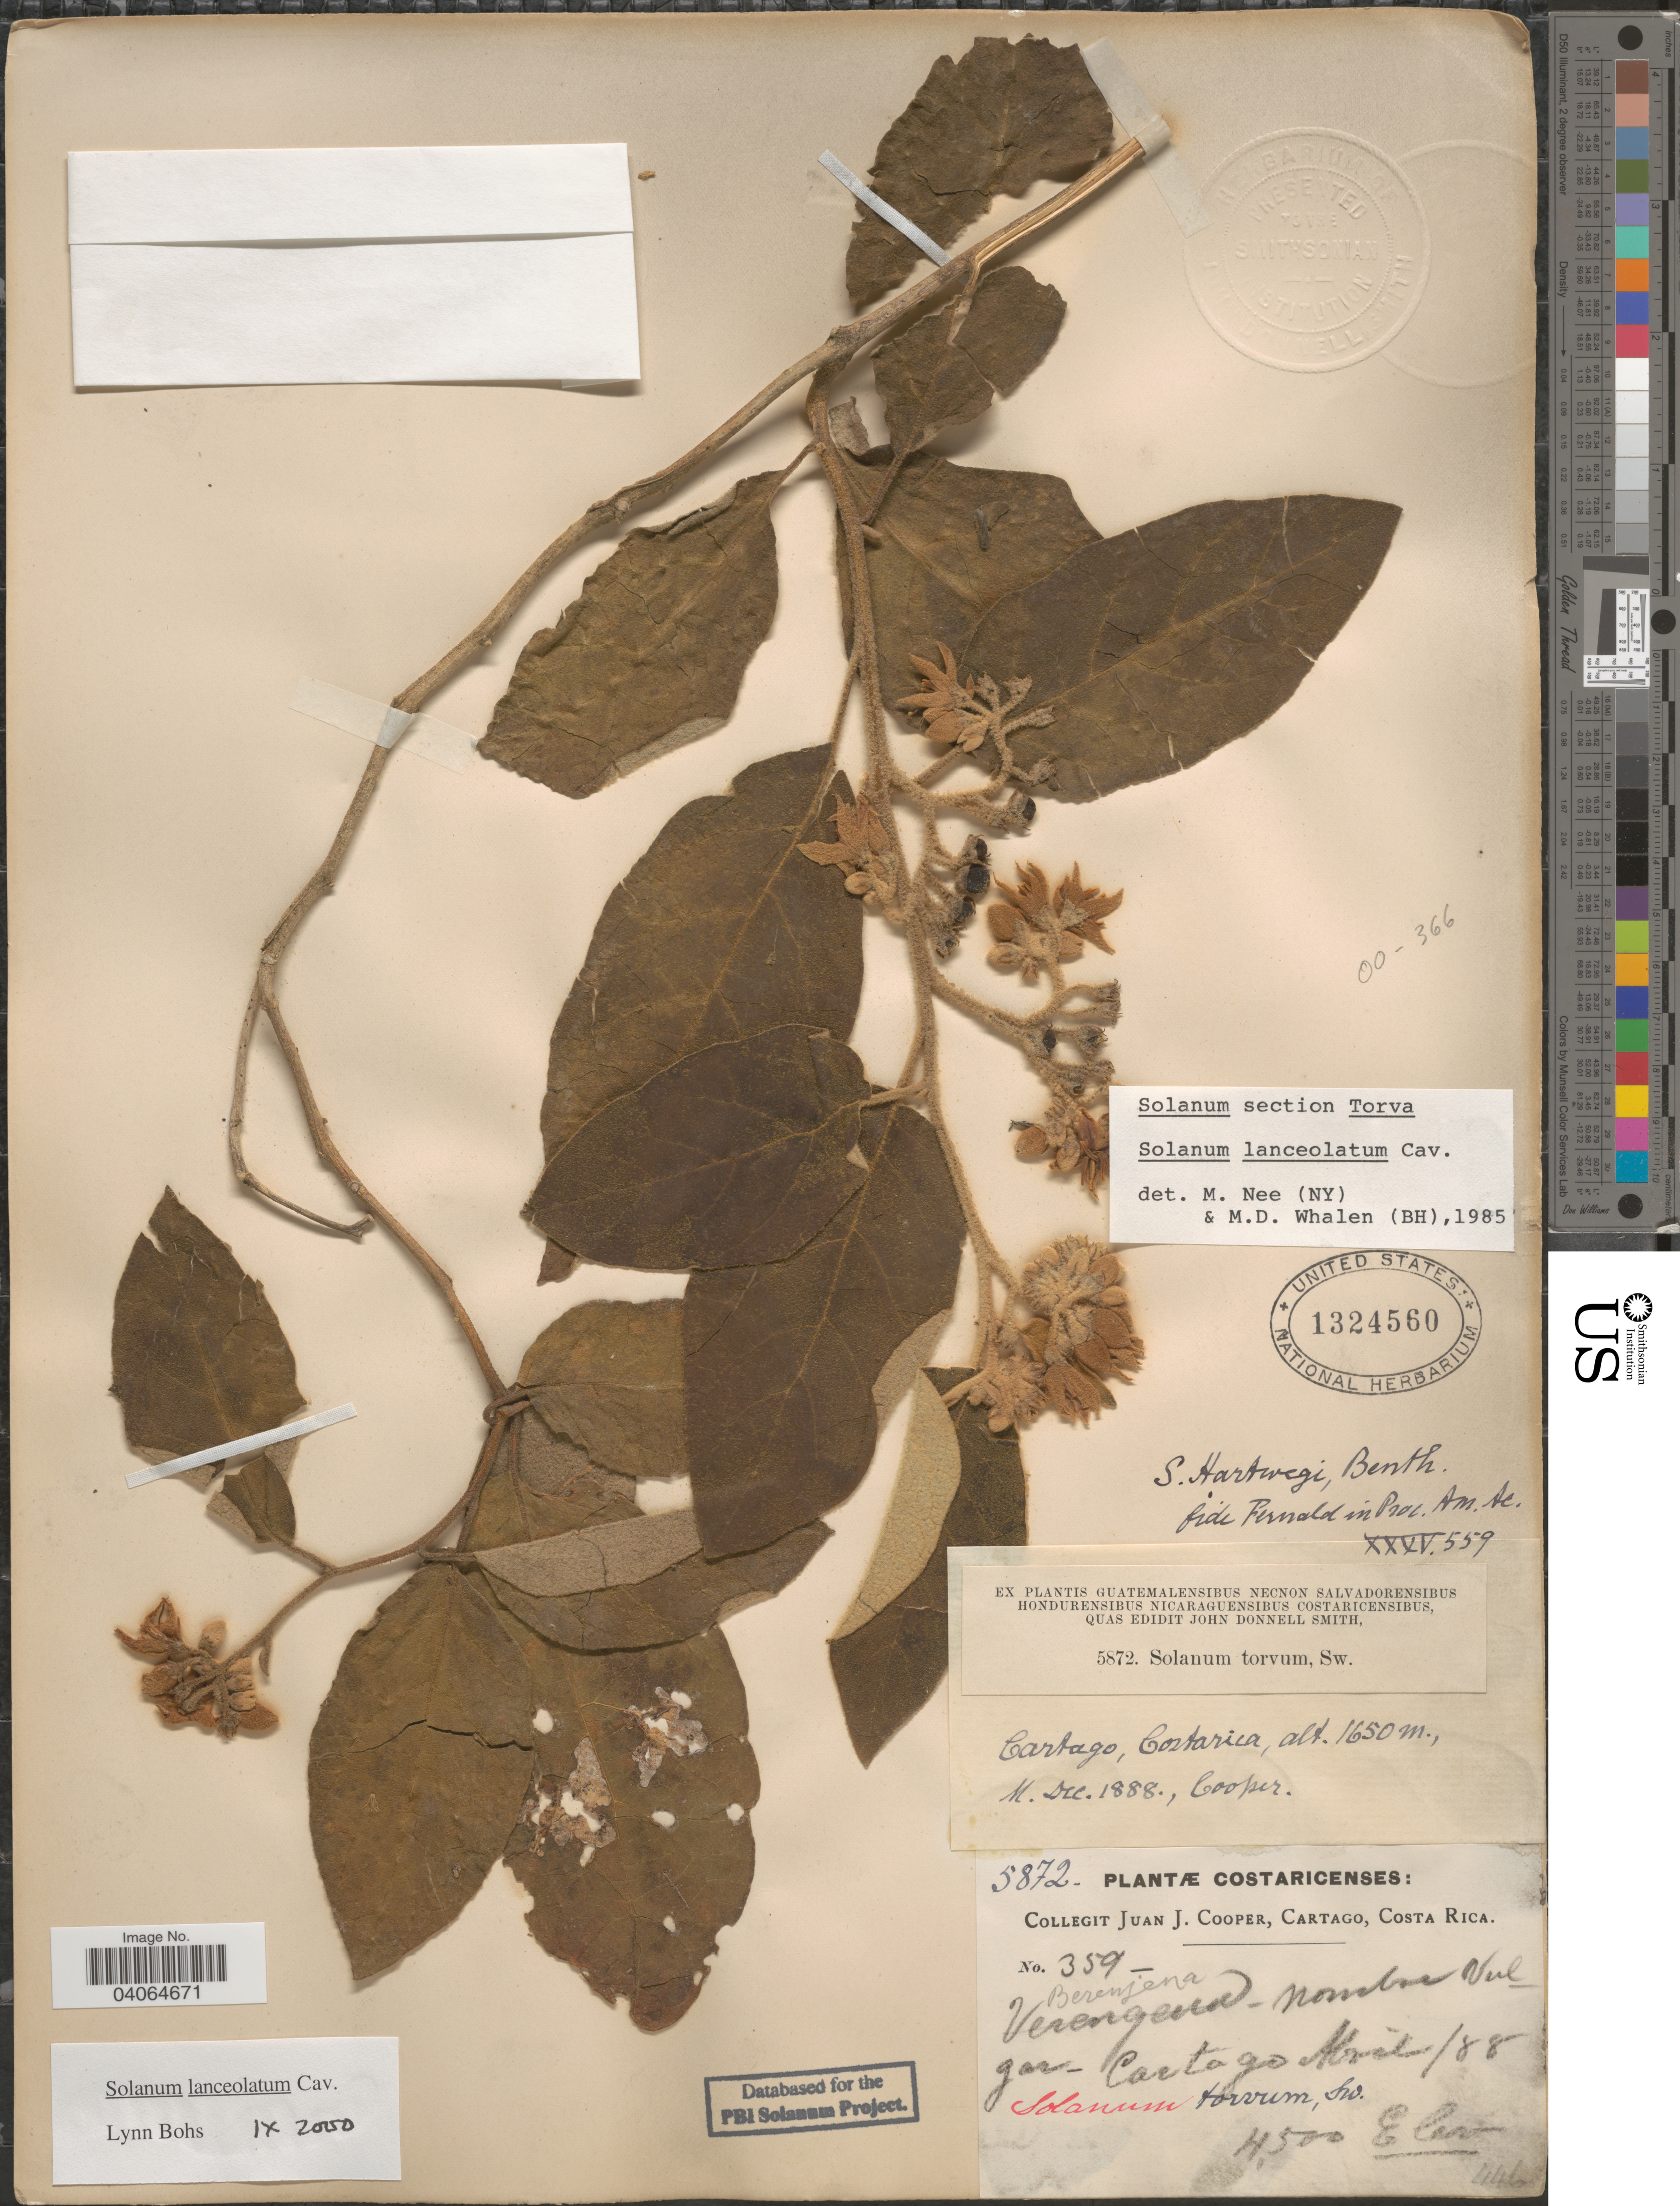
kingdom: Plantae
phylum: Tracheophyta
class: Magnoliopsida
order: Solanales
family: Solanaceae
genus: Solanum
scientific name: Solanum lanceolatum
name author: Berthault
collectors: J. J. Cooper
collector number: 359/5872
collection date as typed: Transcribed d/m/y: /4/88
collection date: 1888-12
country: Costa Rica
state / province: Cartago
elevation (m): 1650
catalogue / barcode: US 1324560